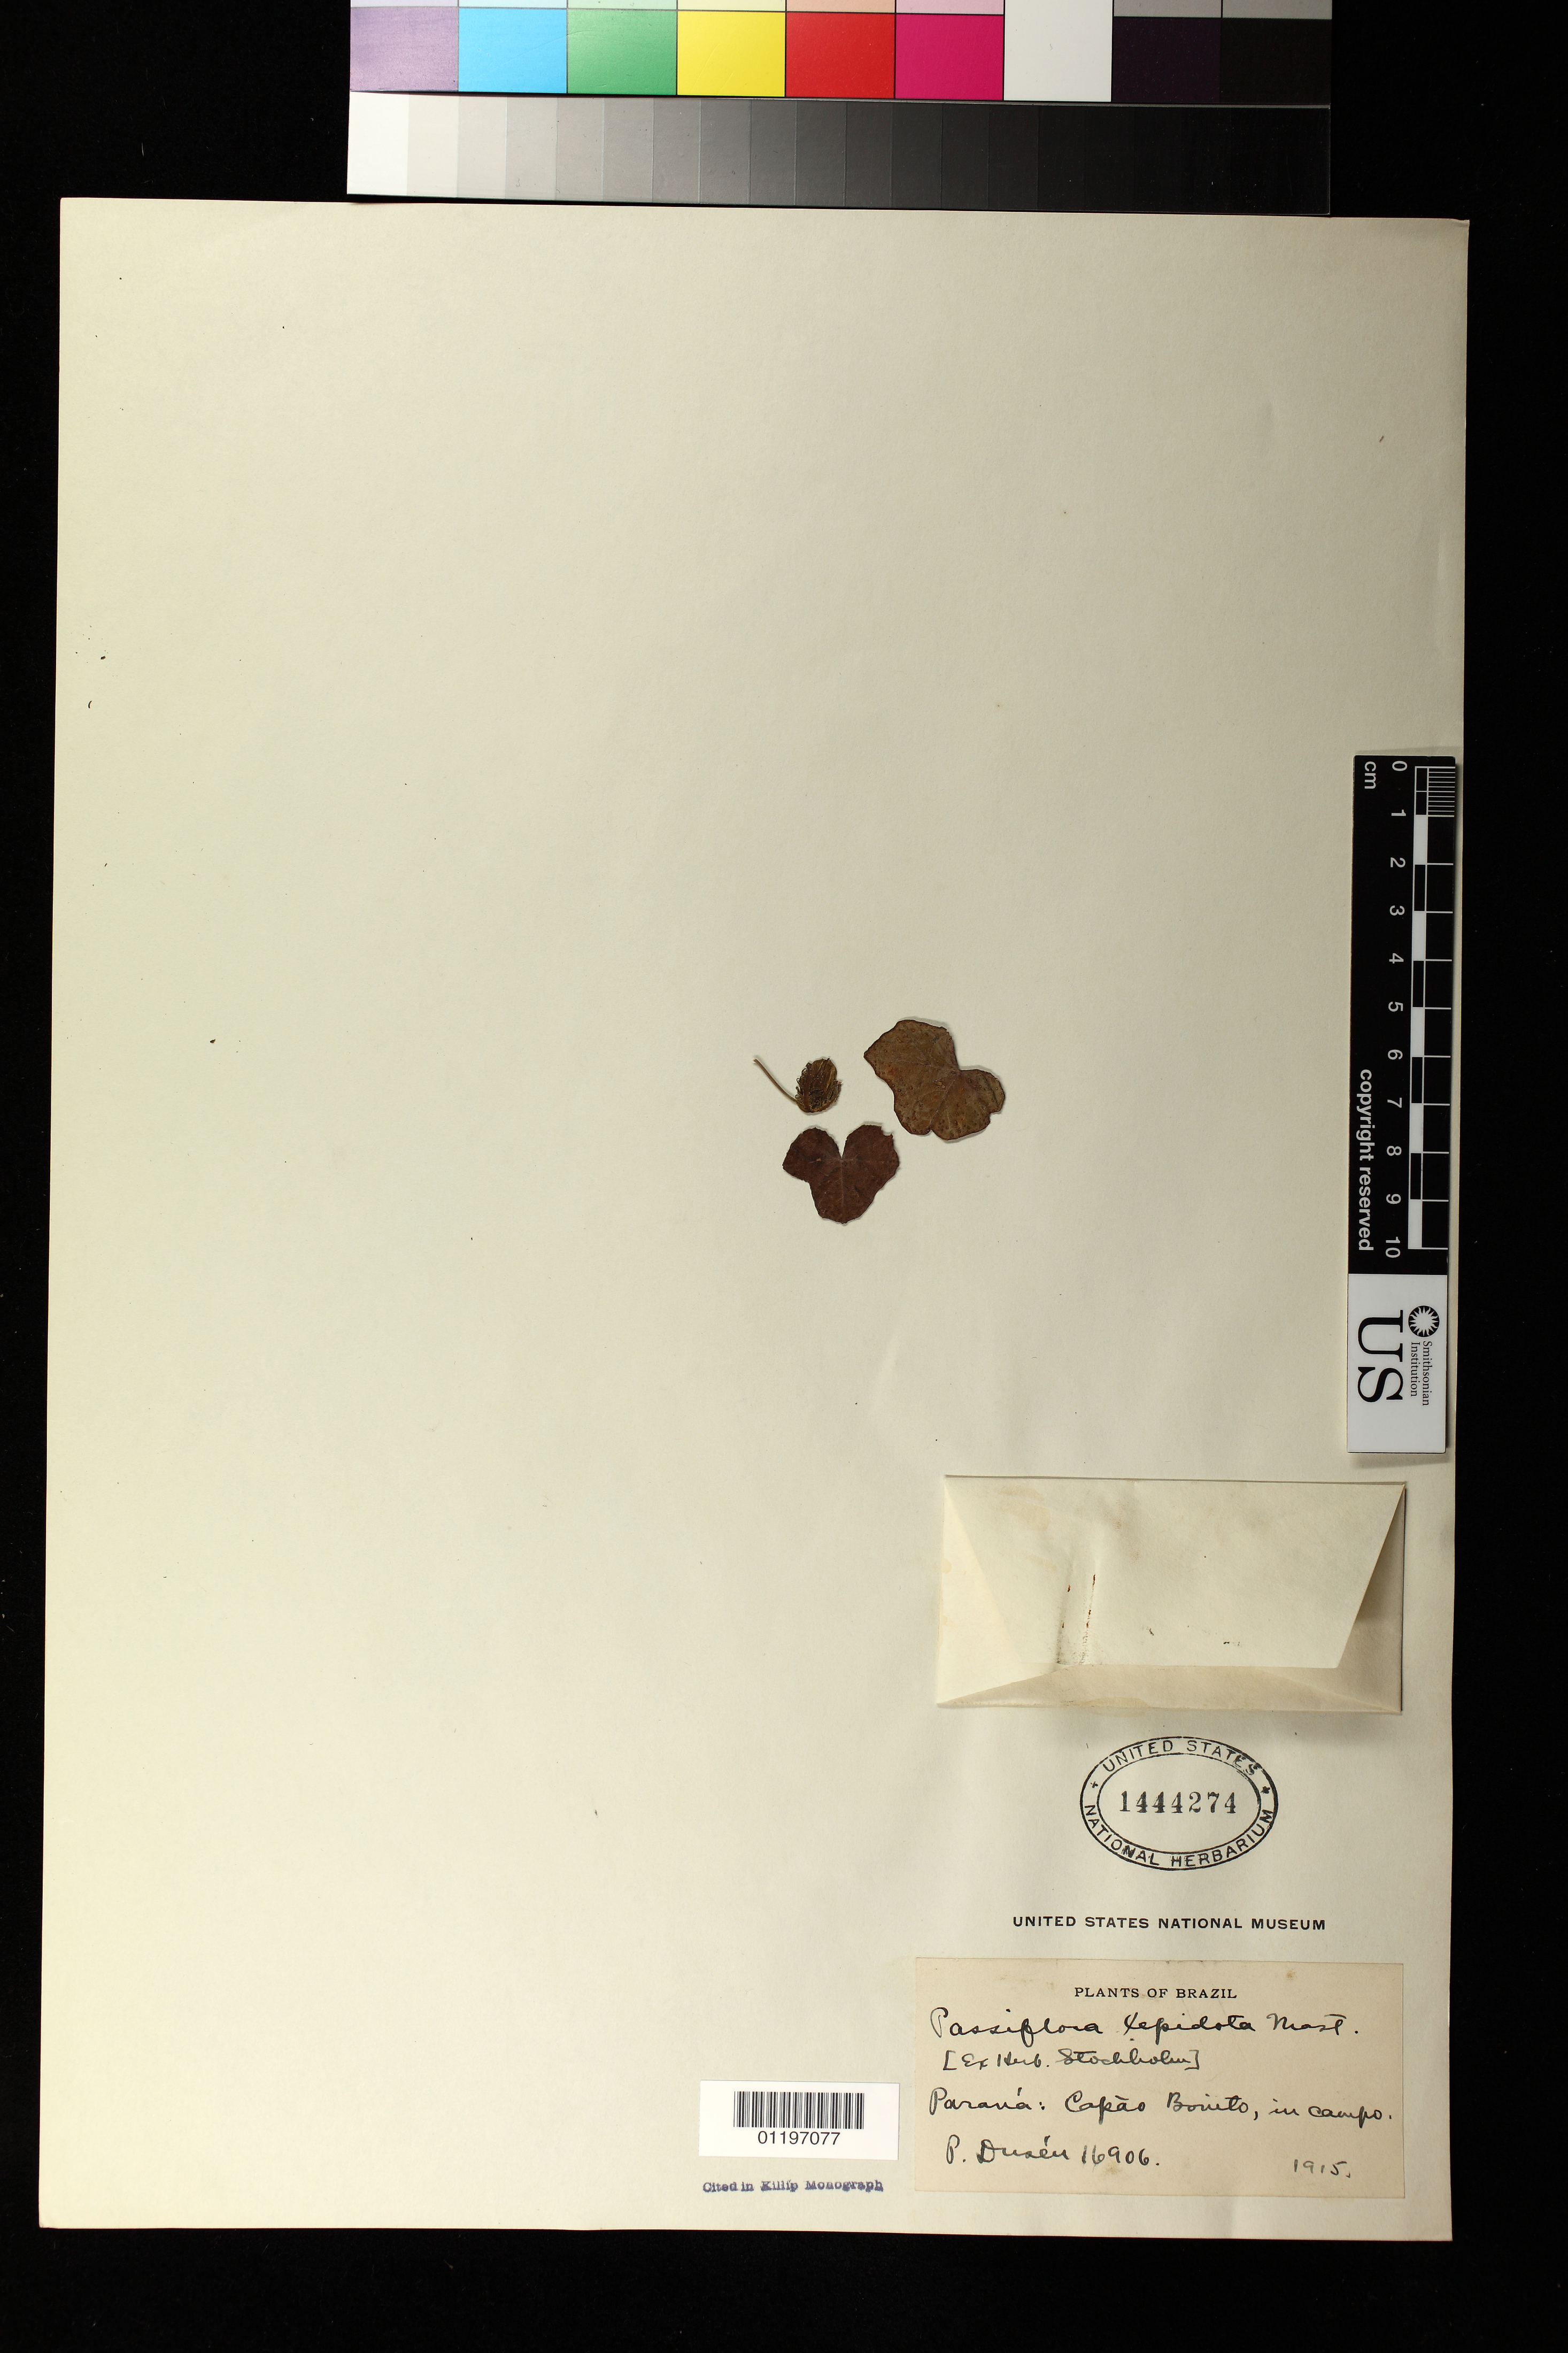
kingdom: Plantae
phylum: Tracheophyta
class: Magnoliopsida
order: Malpighiales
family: Passifloraceae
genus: Passiflora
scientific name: Passiflora lepidota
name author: Mast.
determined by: Svoboda, Harlan T., (NA), US Department of Agriculture (UNITED STATES)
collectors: P. Dusén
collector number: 16906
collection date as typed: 1915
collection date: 1915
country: Brazil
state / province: Paraná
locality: Capao Bonito, in campo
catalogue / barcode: US 1444274